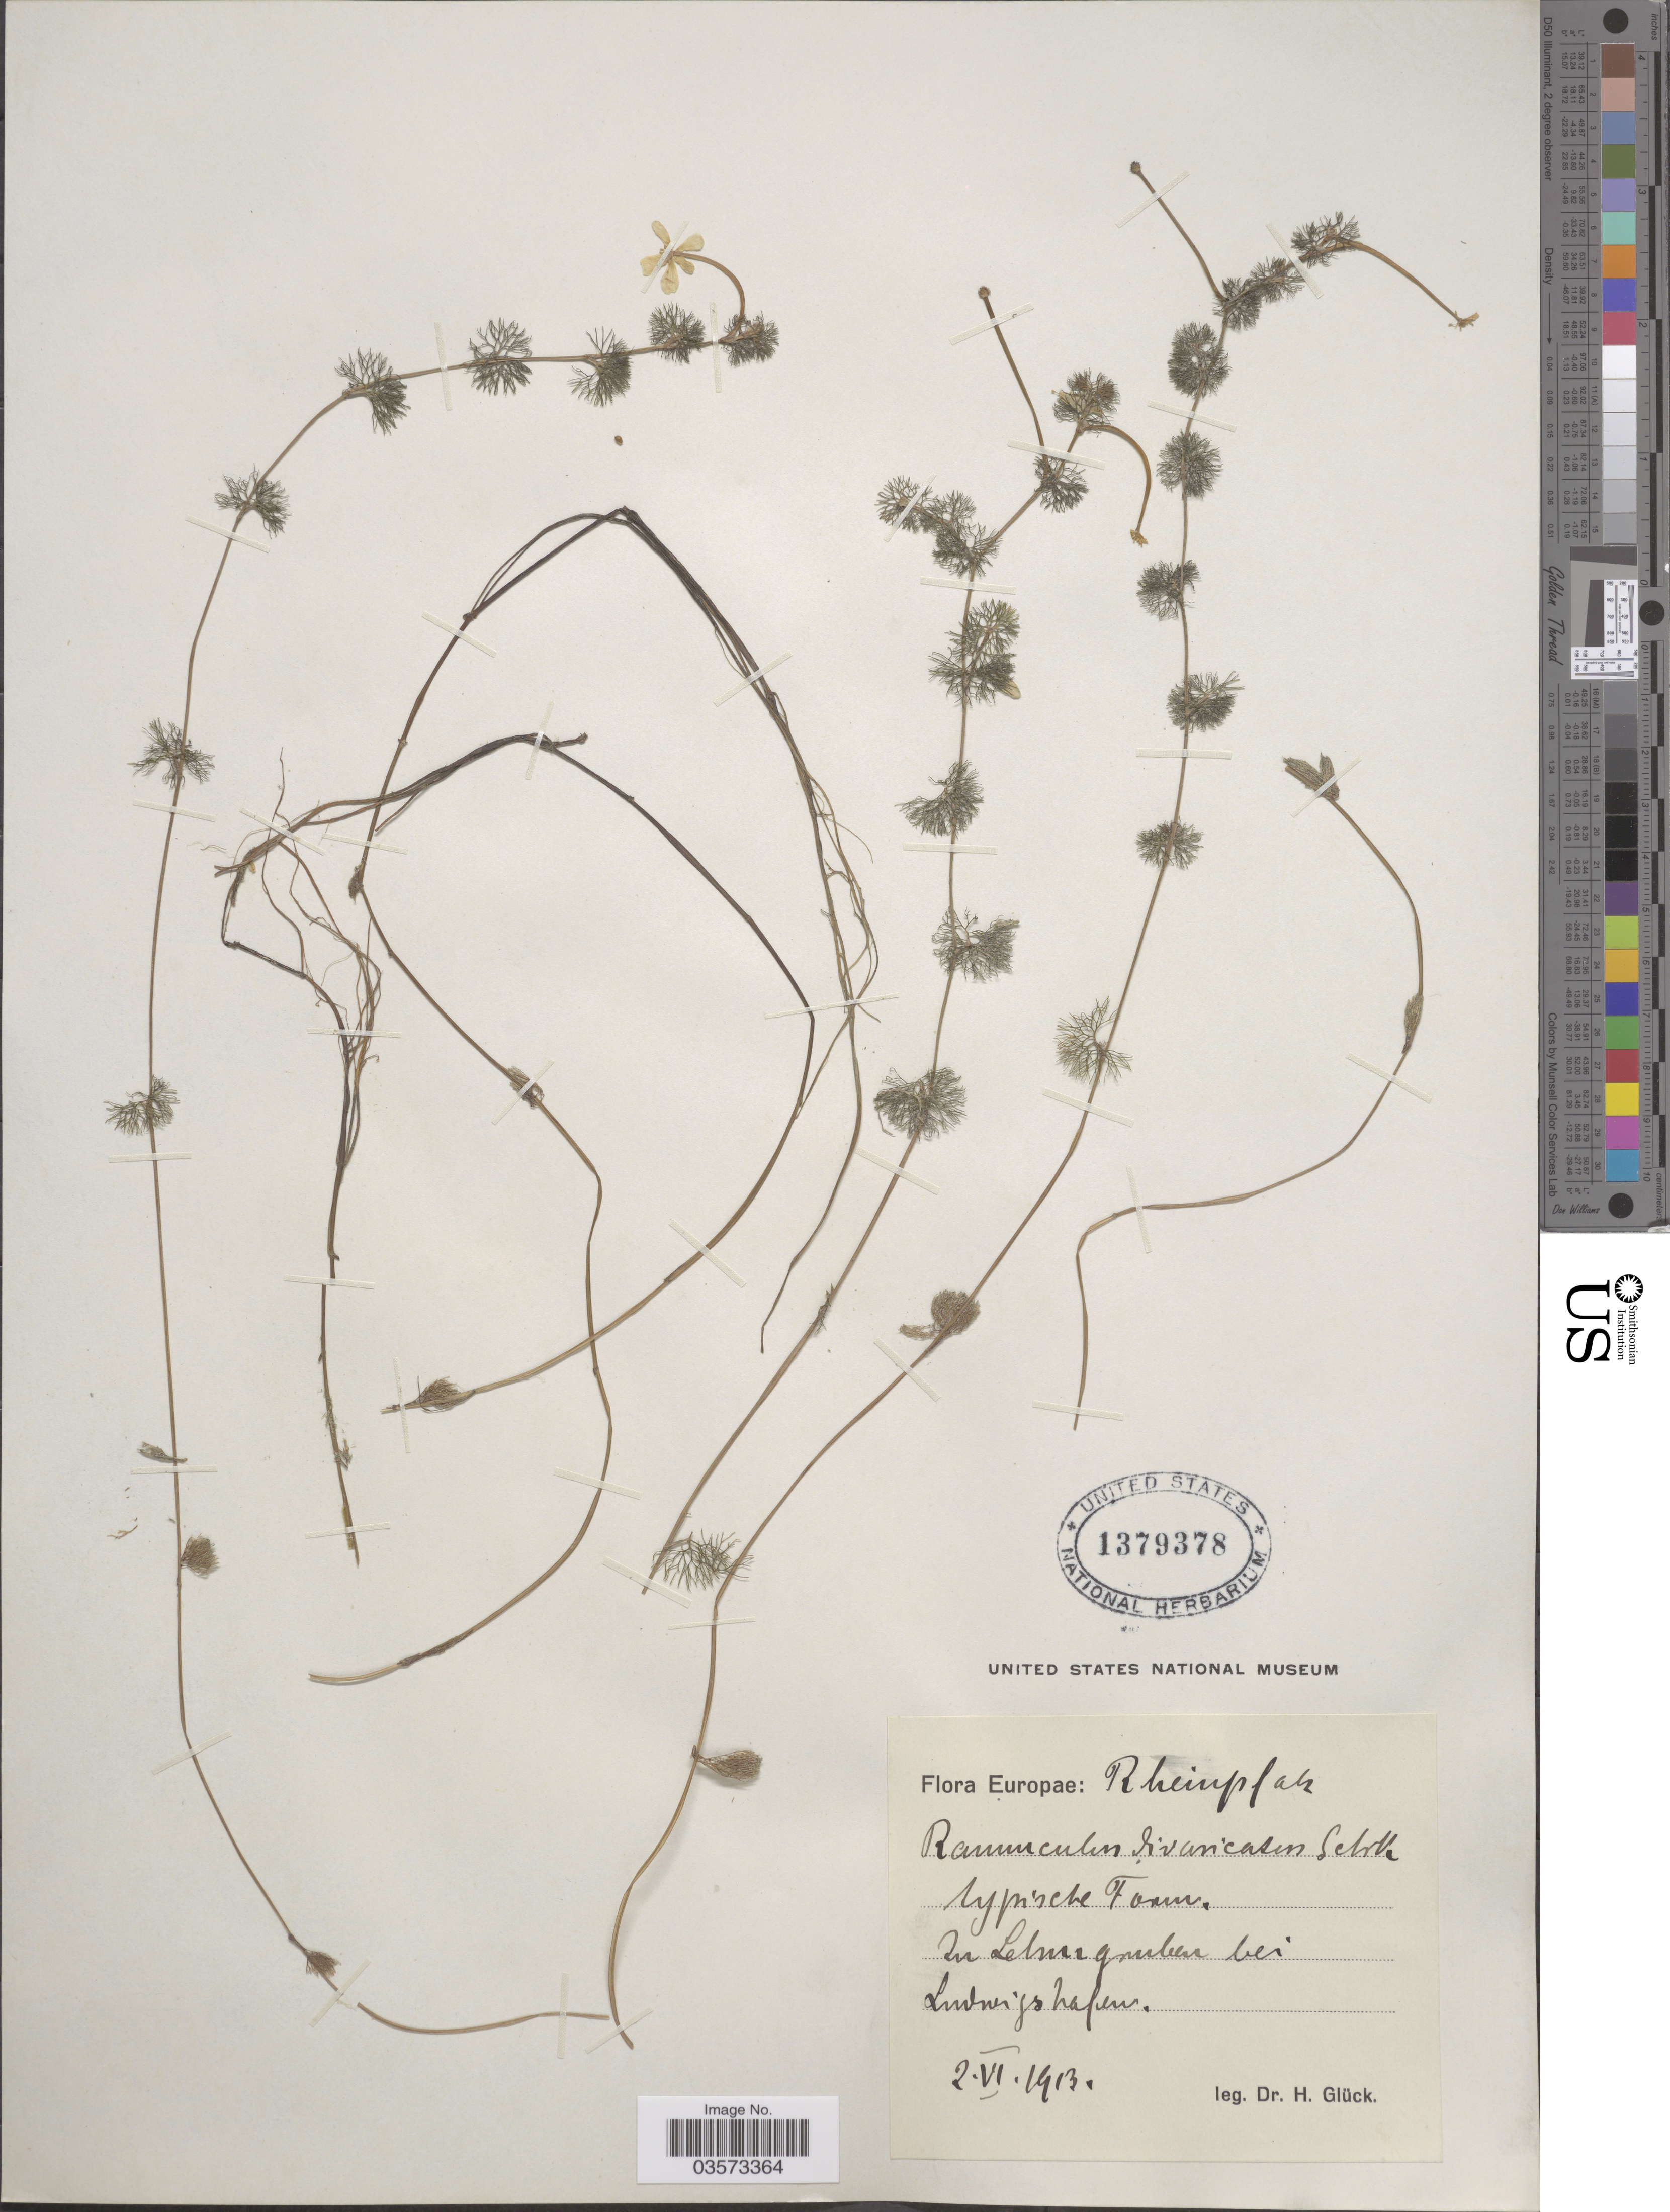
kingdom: Plantae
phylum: Tracheophyta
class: Magnoliopsida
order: Ranunculales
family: Ranunculaceae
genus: Ranunculus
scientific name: Ranunculus trichophyllus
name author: Chaix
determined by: Strong, Mark T., (BOT), Smithsonian Institution - National Museum of Natural History (UNITED STATES)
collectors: H. Glück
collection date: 1913-06-02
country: Germany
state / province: Rhineland-Palatinate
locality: Rheinpfalz. In Lehmgruben bei Ludwigshafen.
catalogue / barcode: US 1379378